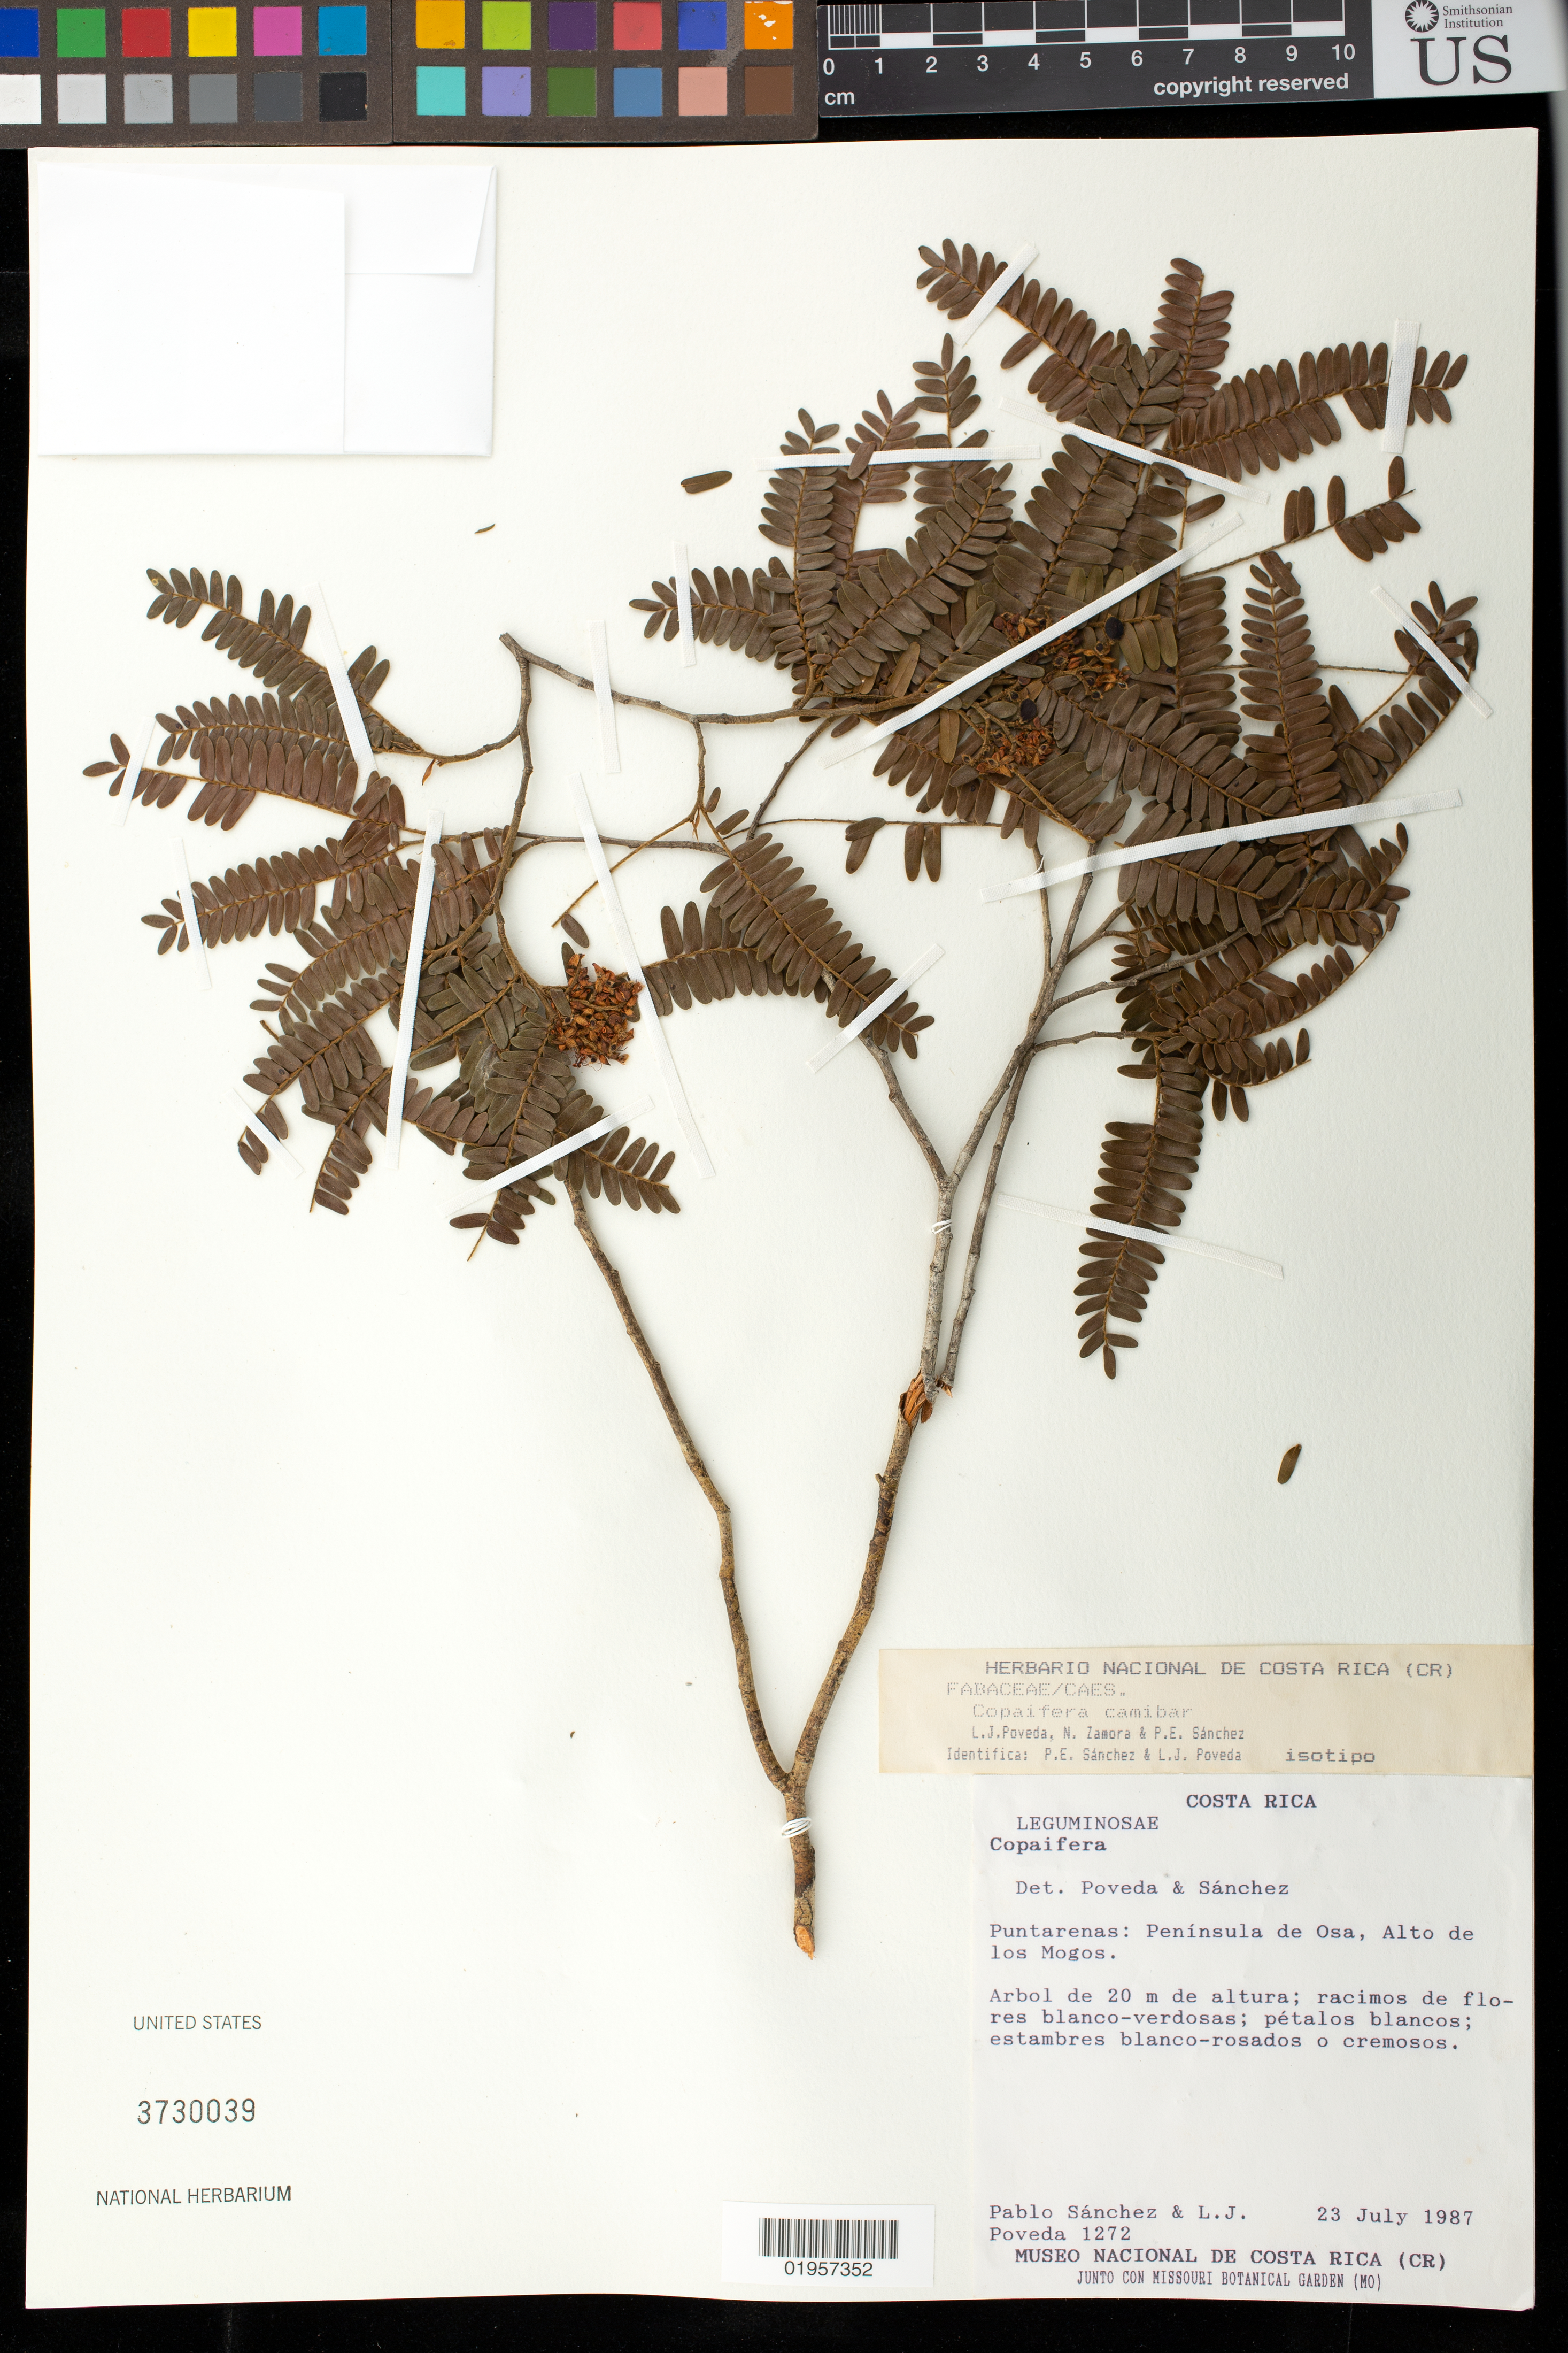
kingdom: Plantae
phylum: Tracheophyta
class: Magnoliopsida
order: Fabales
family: Fabaceae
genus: Copaifera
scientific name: Copaifera camibar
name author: Poveda et al.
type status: Isotype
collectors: P. Sánchez & L. J. Poveda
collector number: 1272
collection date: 1987-07-23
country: Costa Rica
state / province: Puntarenas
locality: Peninsula de Osa, Alto de los Mogos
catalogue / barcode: US 3730039